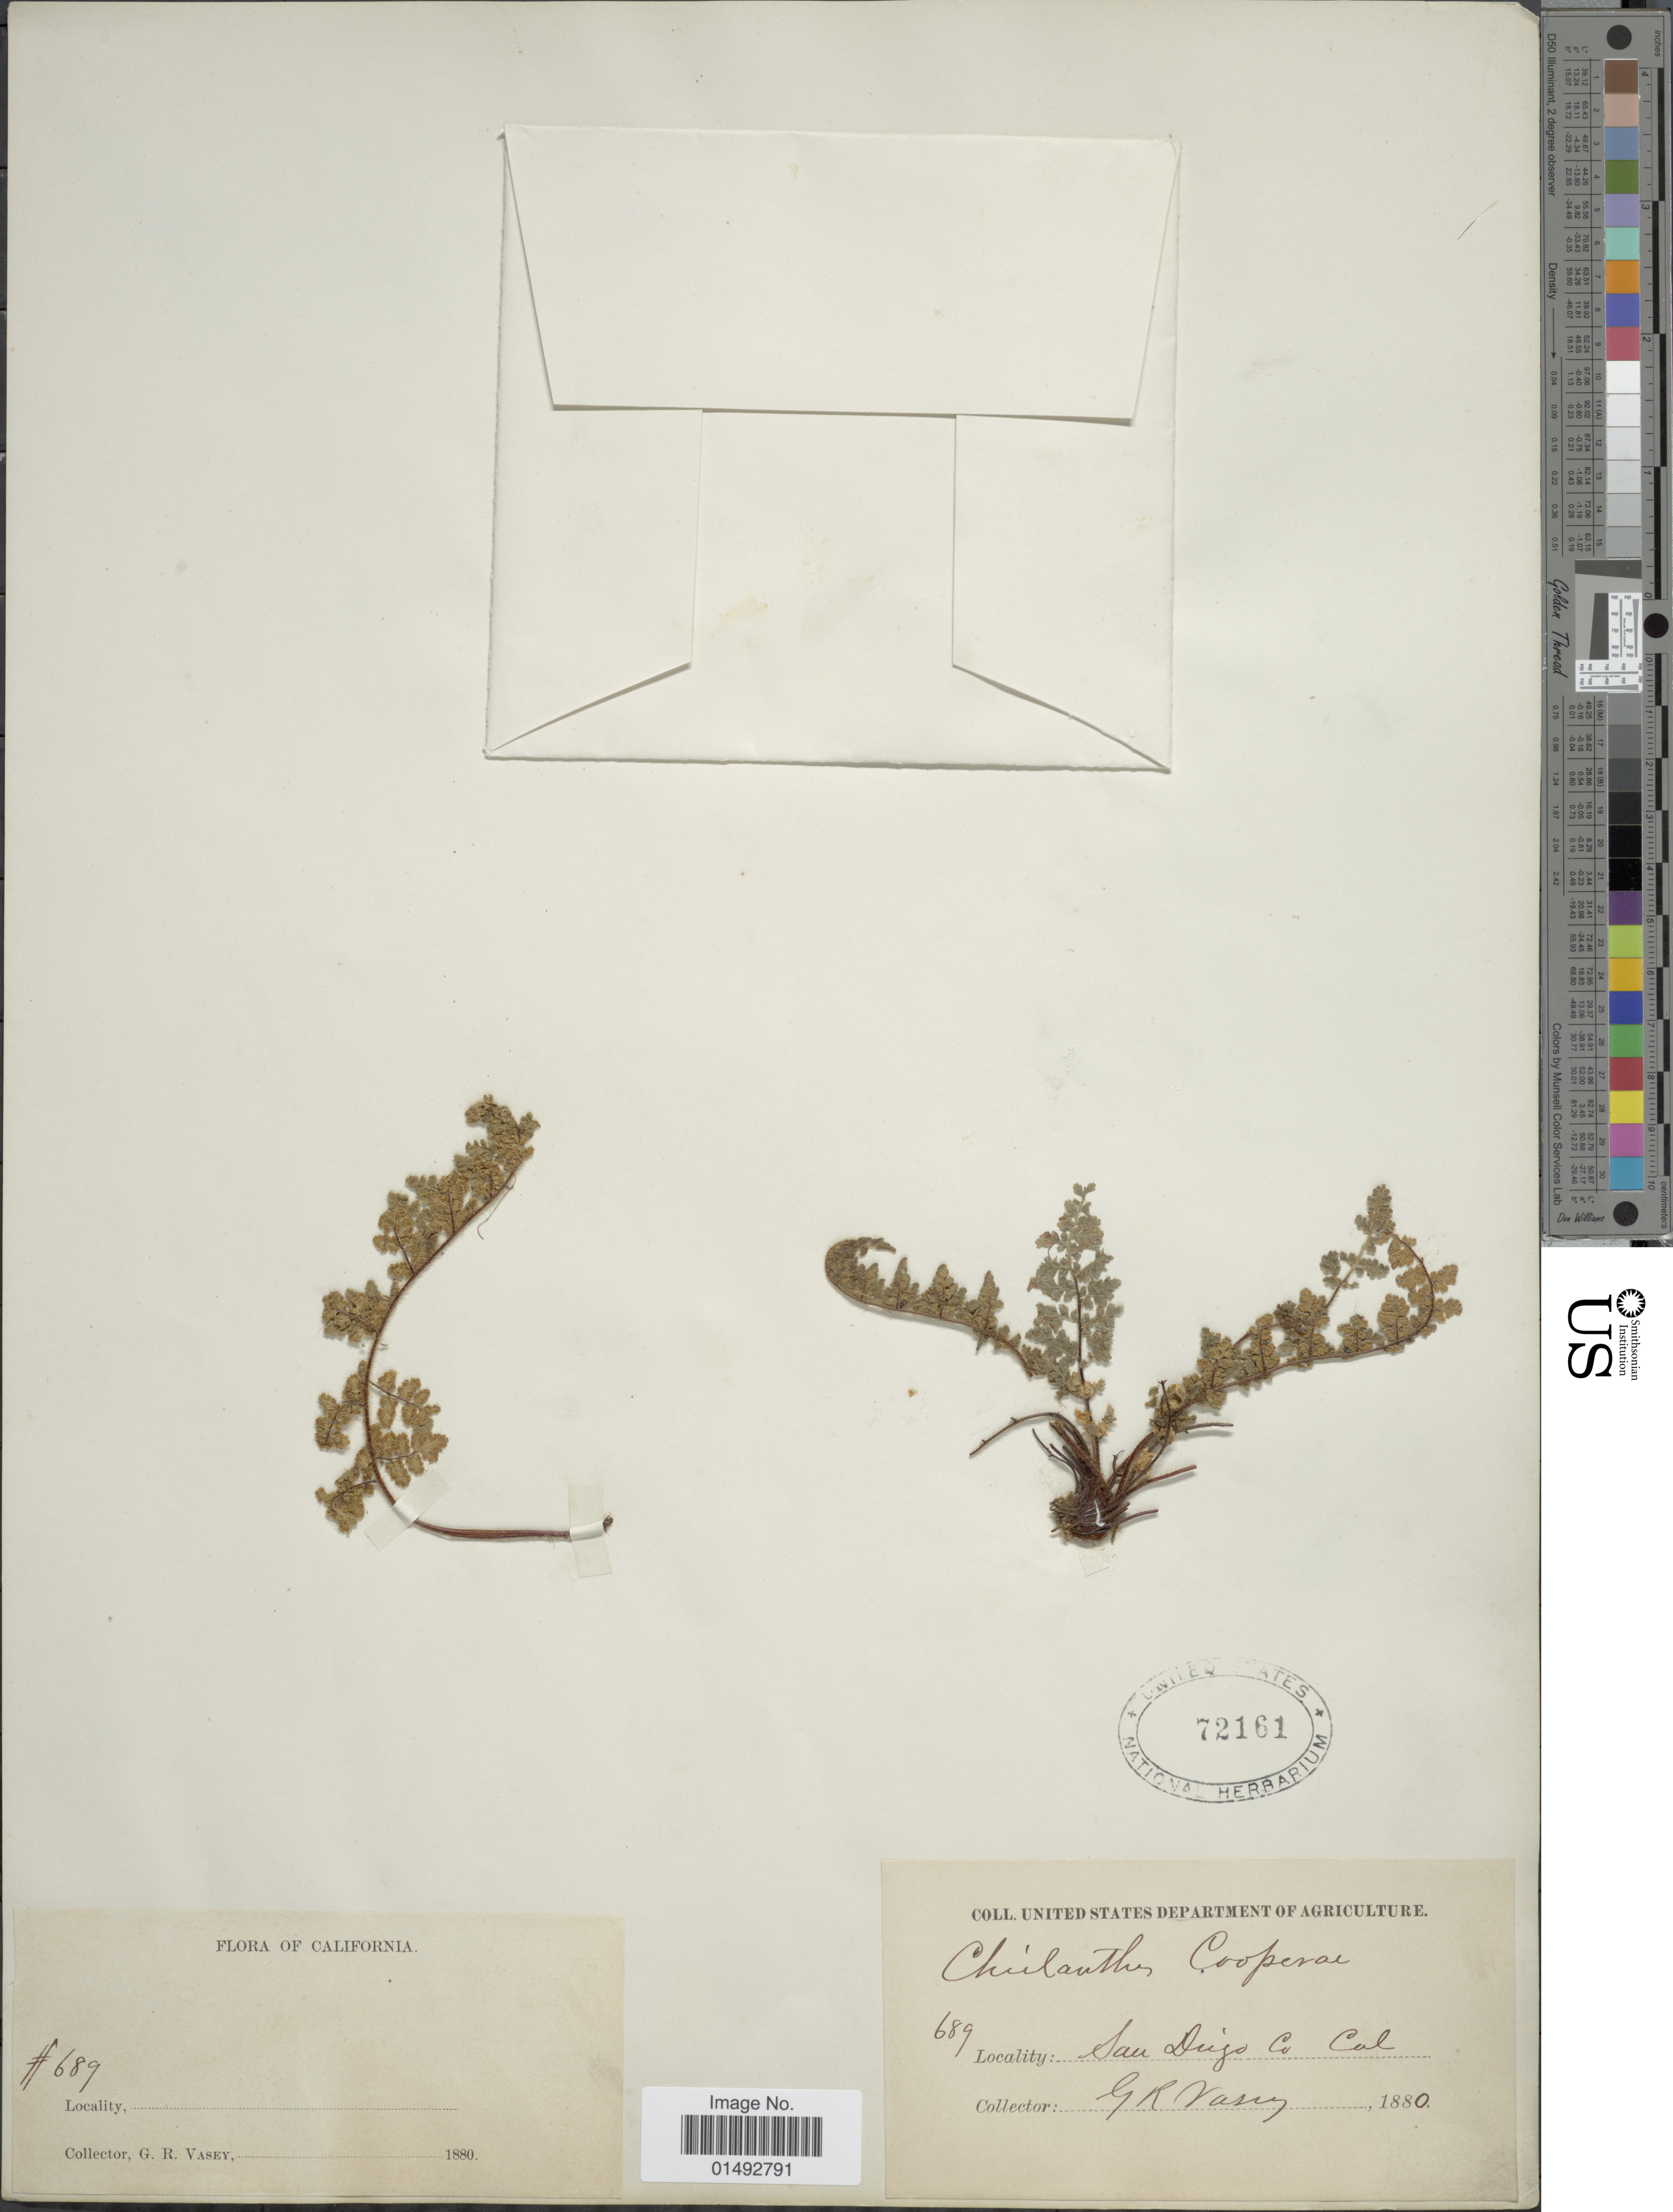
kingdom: Plantae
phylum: Tracheophyta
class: Polypodiopsida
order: Polypodiales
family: Pteridaceae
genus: Myriopteris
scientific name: Myriopteris cooperae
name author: (D.C. Eaton) Grusz & Windham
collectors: G. R. Vasey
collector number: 689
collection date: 1880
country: United States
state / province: California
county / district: San Diego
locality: San Diego Co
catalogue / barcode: US 72161